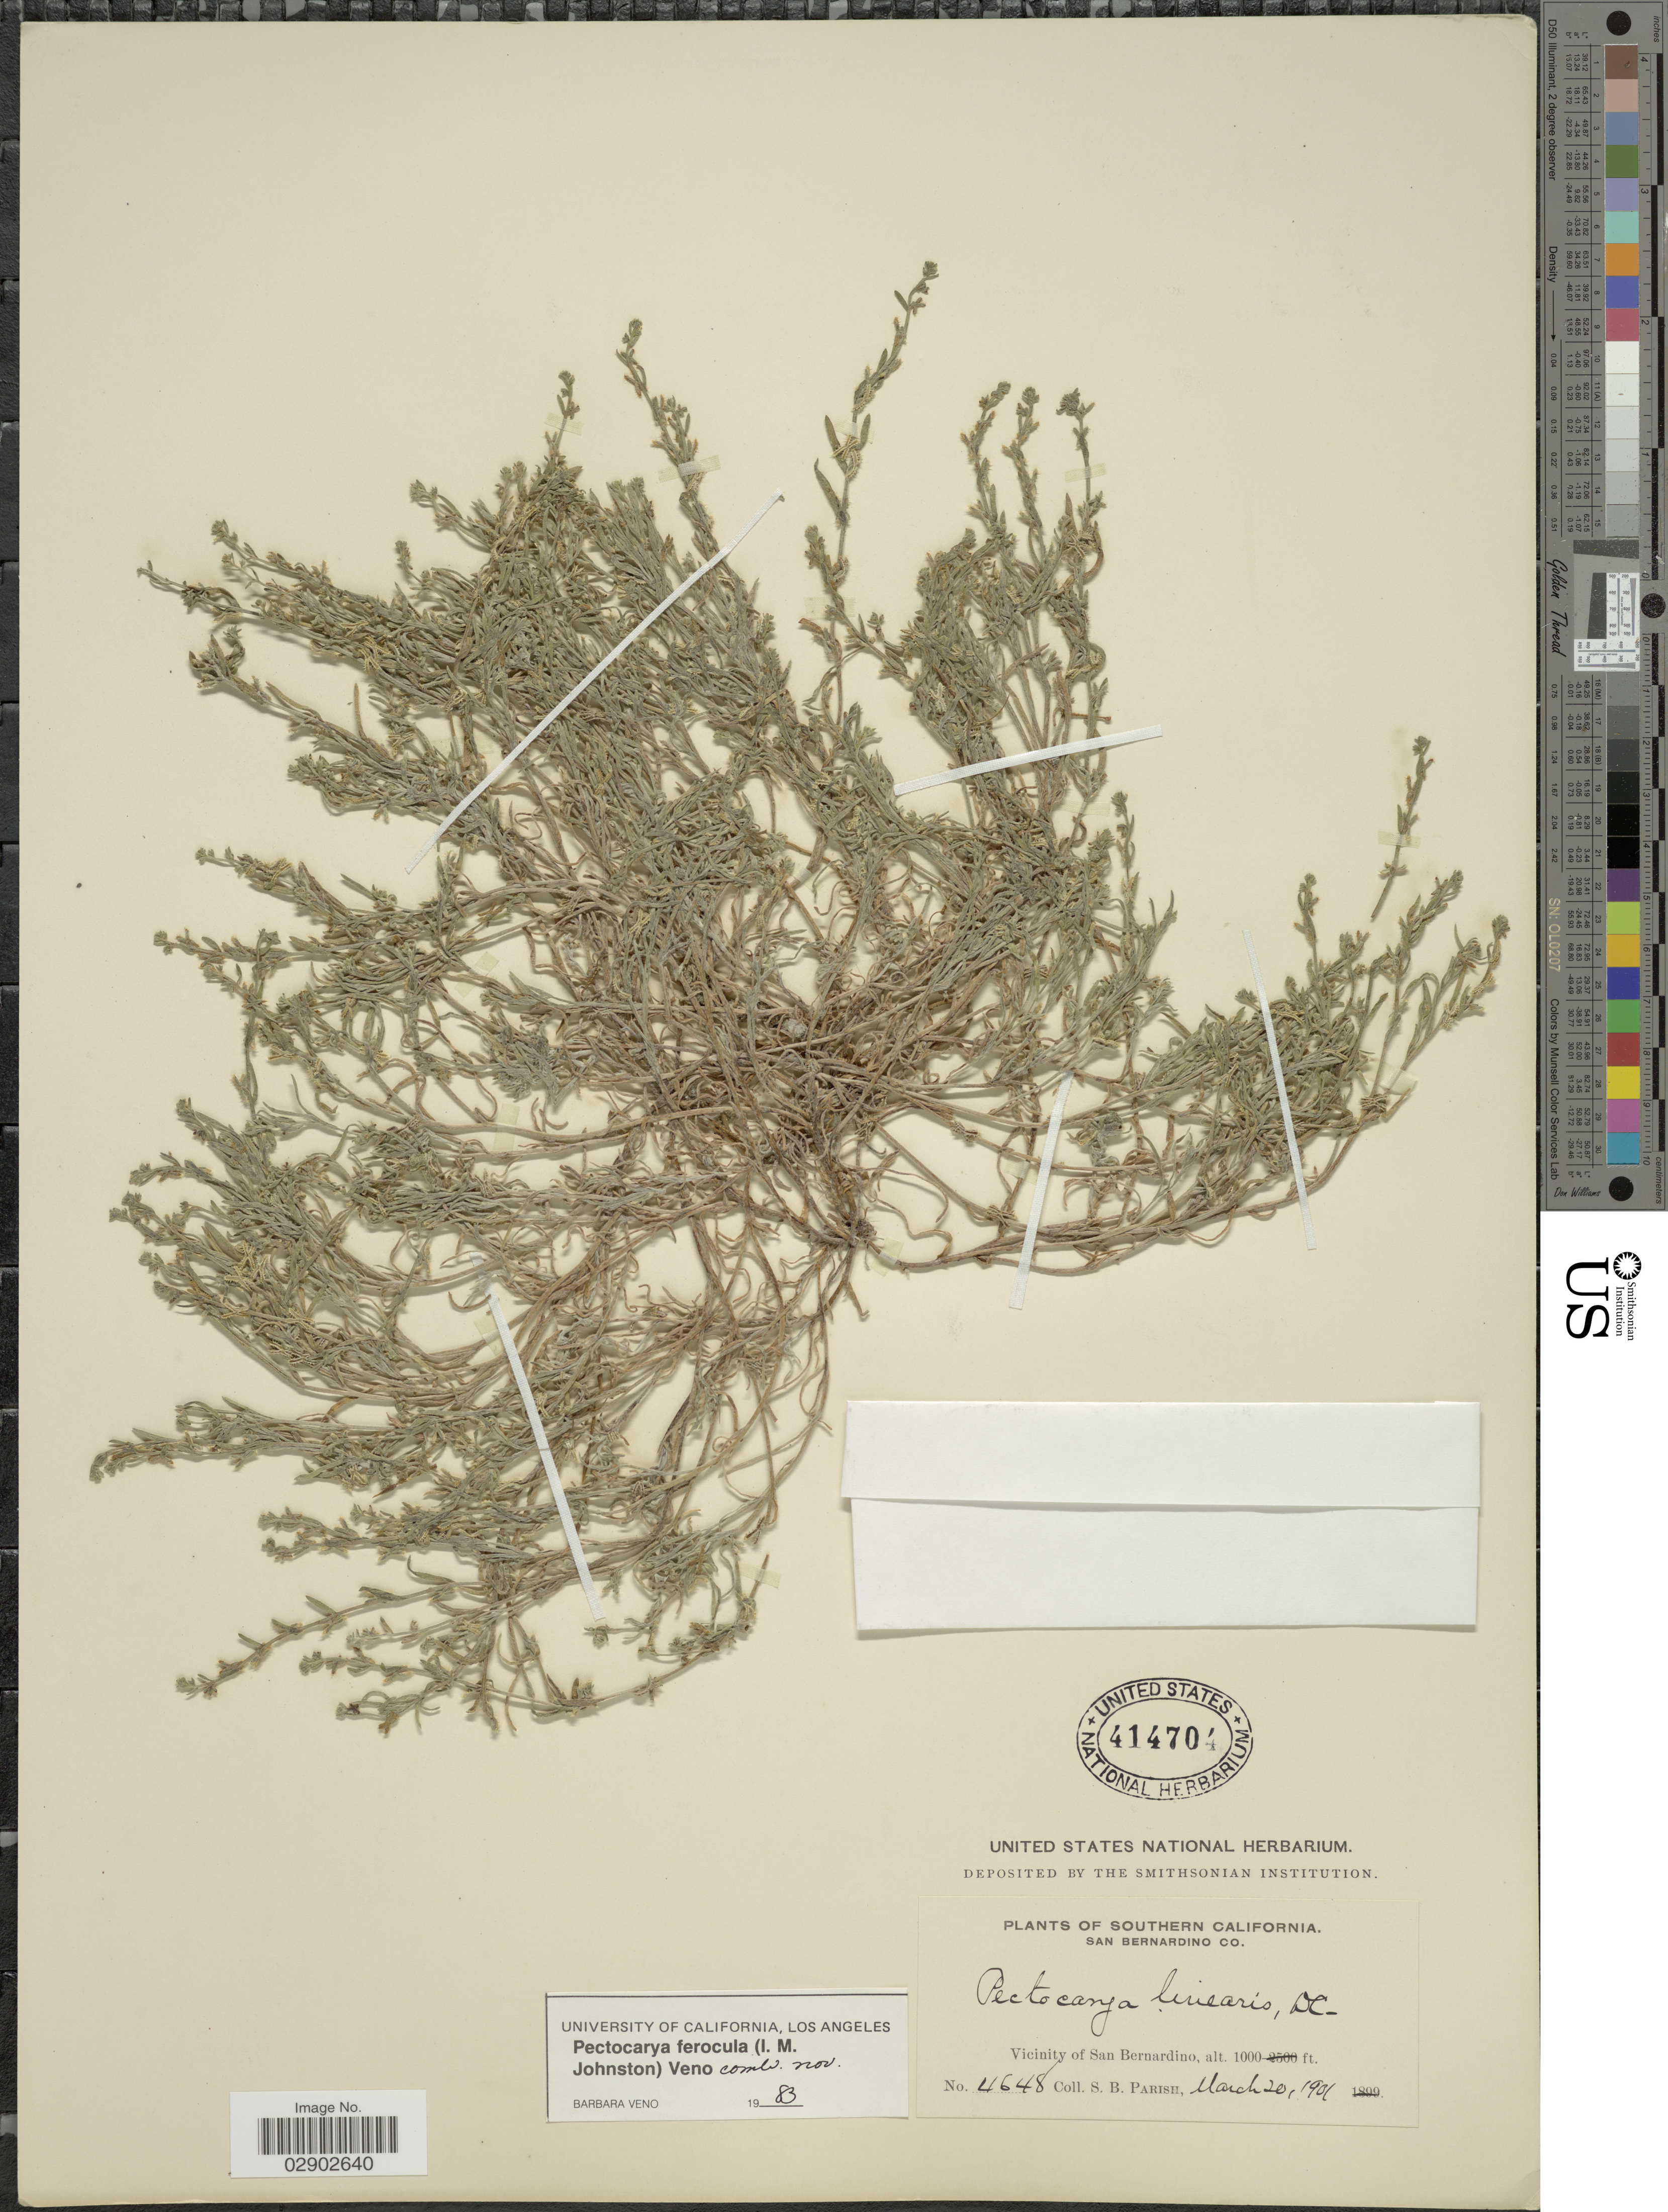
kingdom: Plantae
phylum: Tracheophyta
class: Magnoliopsida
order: Boraginales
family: Boraginaceae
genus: Pectocarya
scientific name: Pectocarya linearis subsp. ferocula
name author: (I.M. Johnst.) Thorne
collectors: S. B. Parish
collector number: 4648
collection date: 1901-03-20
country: United States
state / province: California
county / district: San Bernardino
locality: Southern California, San Bernardino Co. Vicinity of San Bernardino.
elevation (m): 305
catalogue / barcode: US 414704